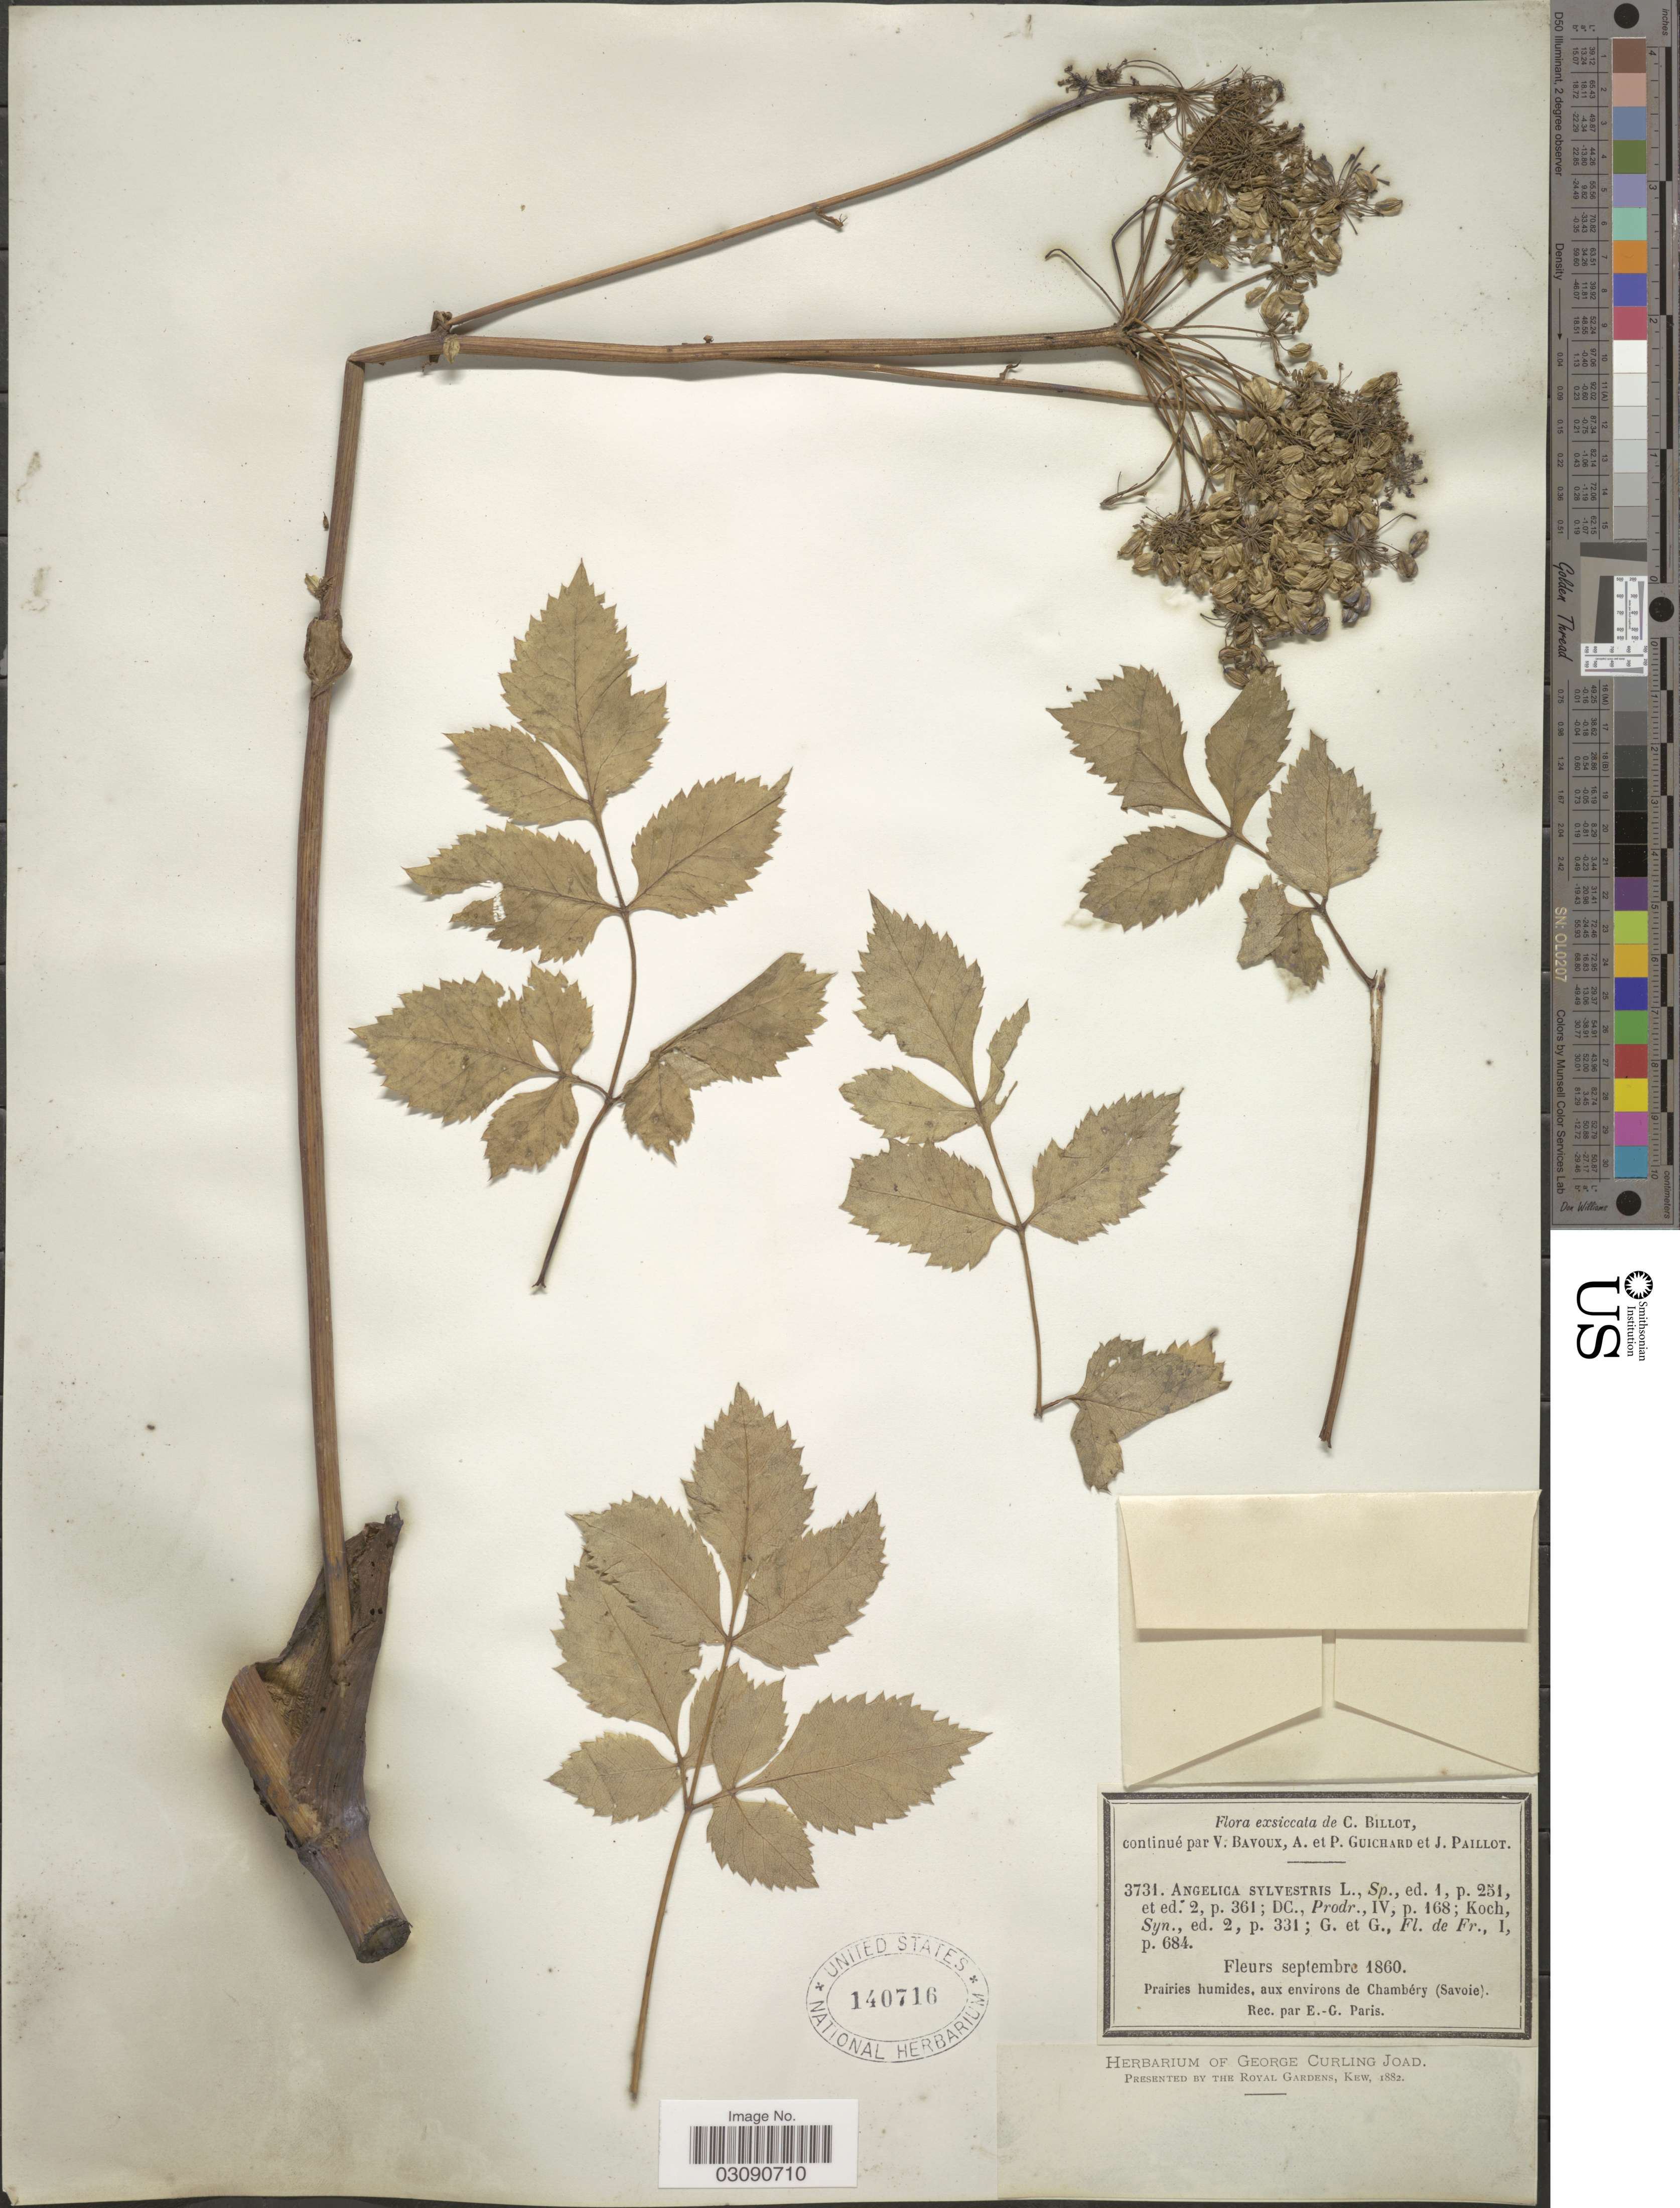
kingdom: Plantae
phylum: Tracheophyta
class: Magnoliopsida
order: Apiales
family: Apiaceae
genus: Angelica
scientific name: Angelica sylvestris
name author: L.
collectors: Paris, E.G.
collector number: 3731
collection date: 1860-09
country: France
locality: Prairies humides, aux environs de Chambery (Savoie).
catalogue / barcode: US 140716